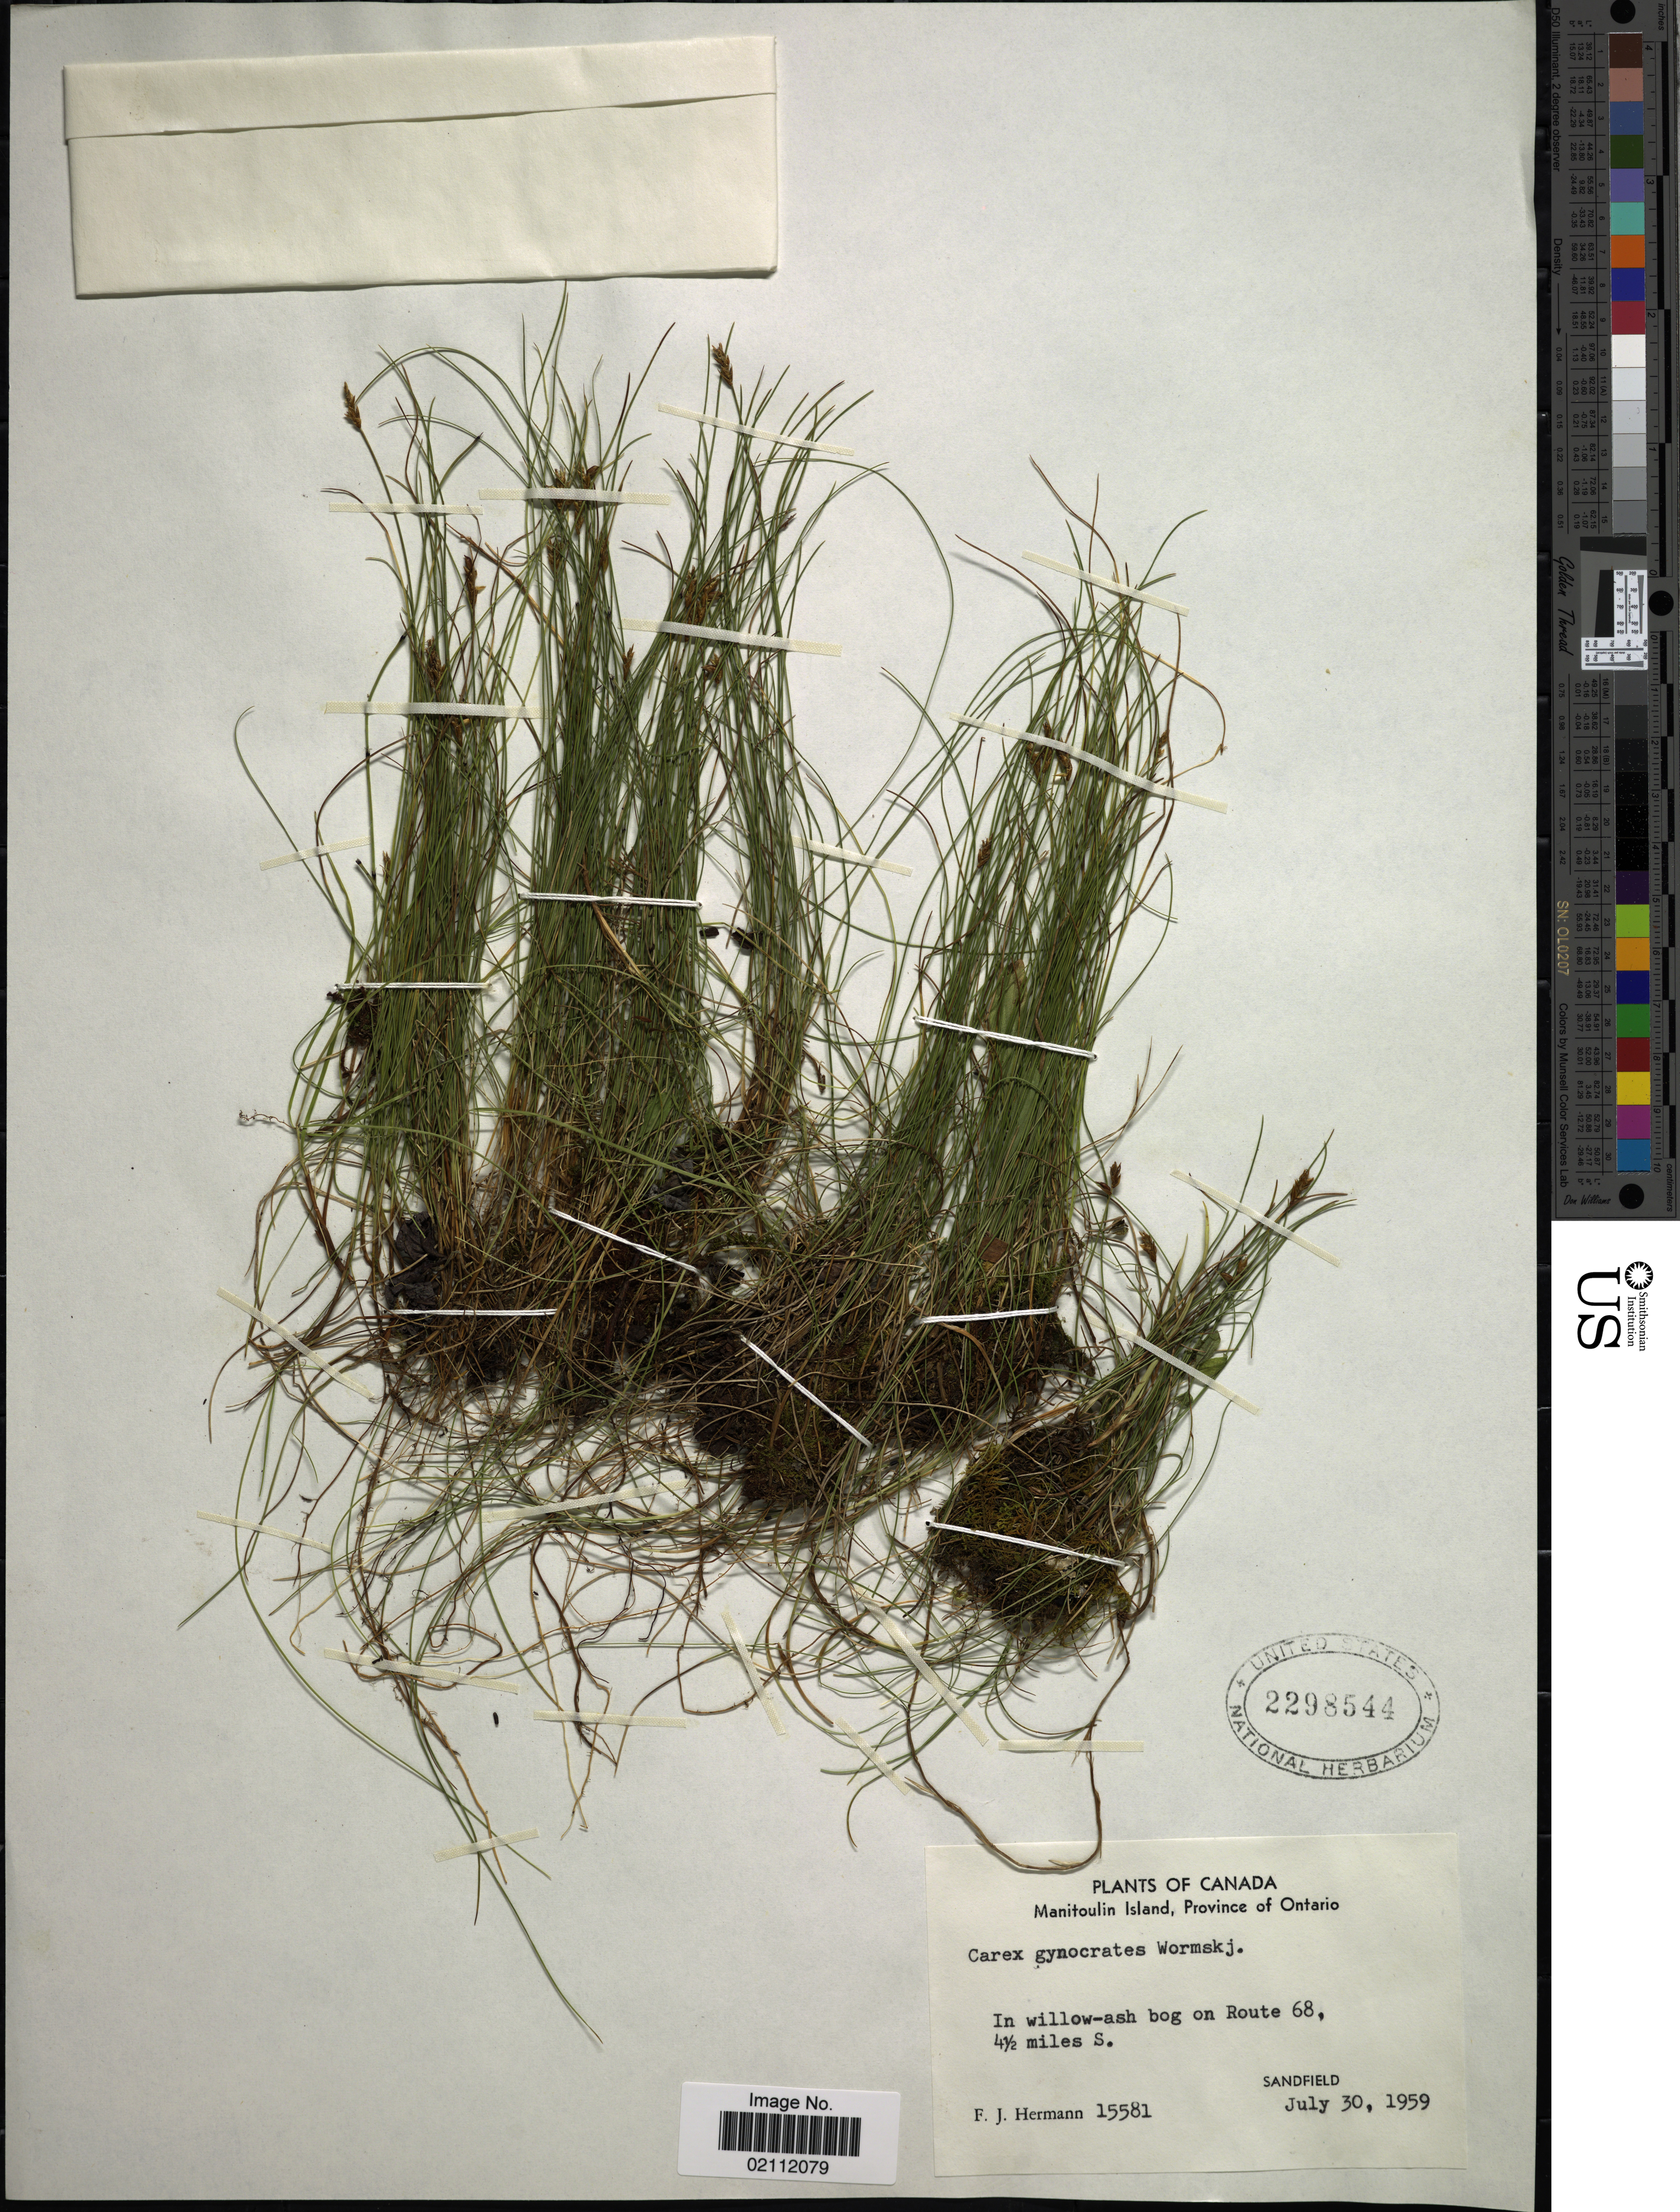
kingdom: Plantae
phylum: Tracheophyta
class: Liliopsida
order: Poales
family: Cyperaceae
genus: Carex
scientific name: Carex nardina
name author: (Hornem.) Fr.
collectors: F. J. Hermann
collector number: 15581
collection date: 1959-07-30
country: Canada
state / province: Ontario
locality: Manitoulin Island. on Route 68, 4½ miles S. Sandfield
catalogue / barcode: US 2298544